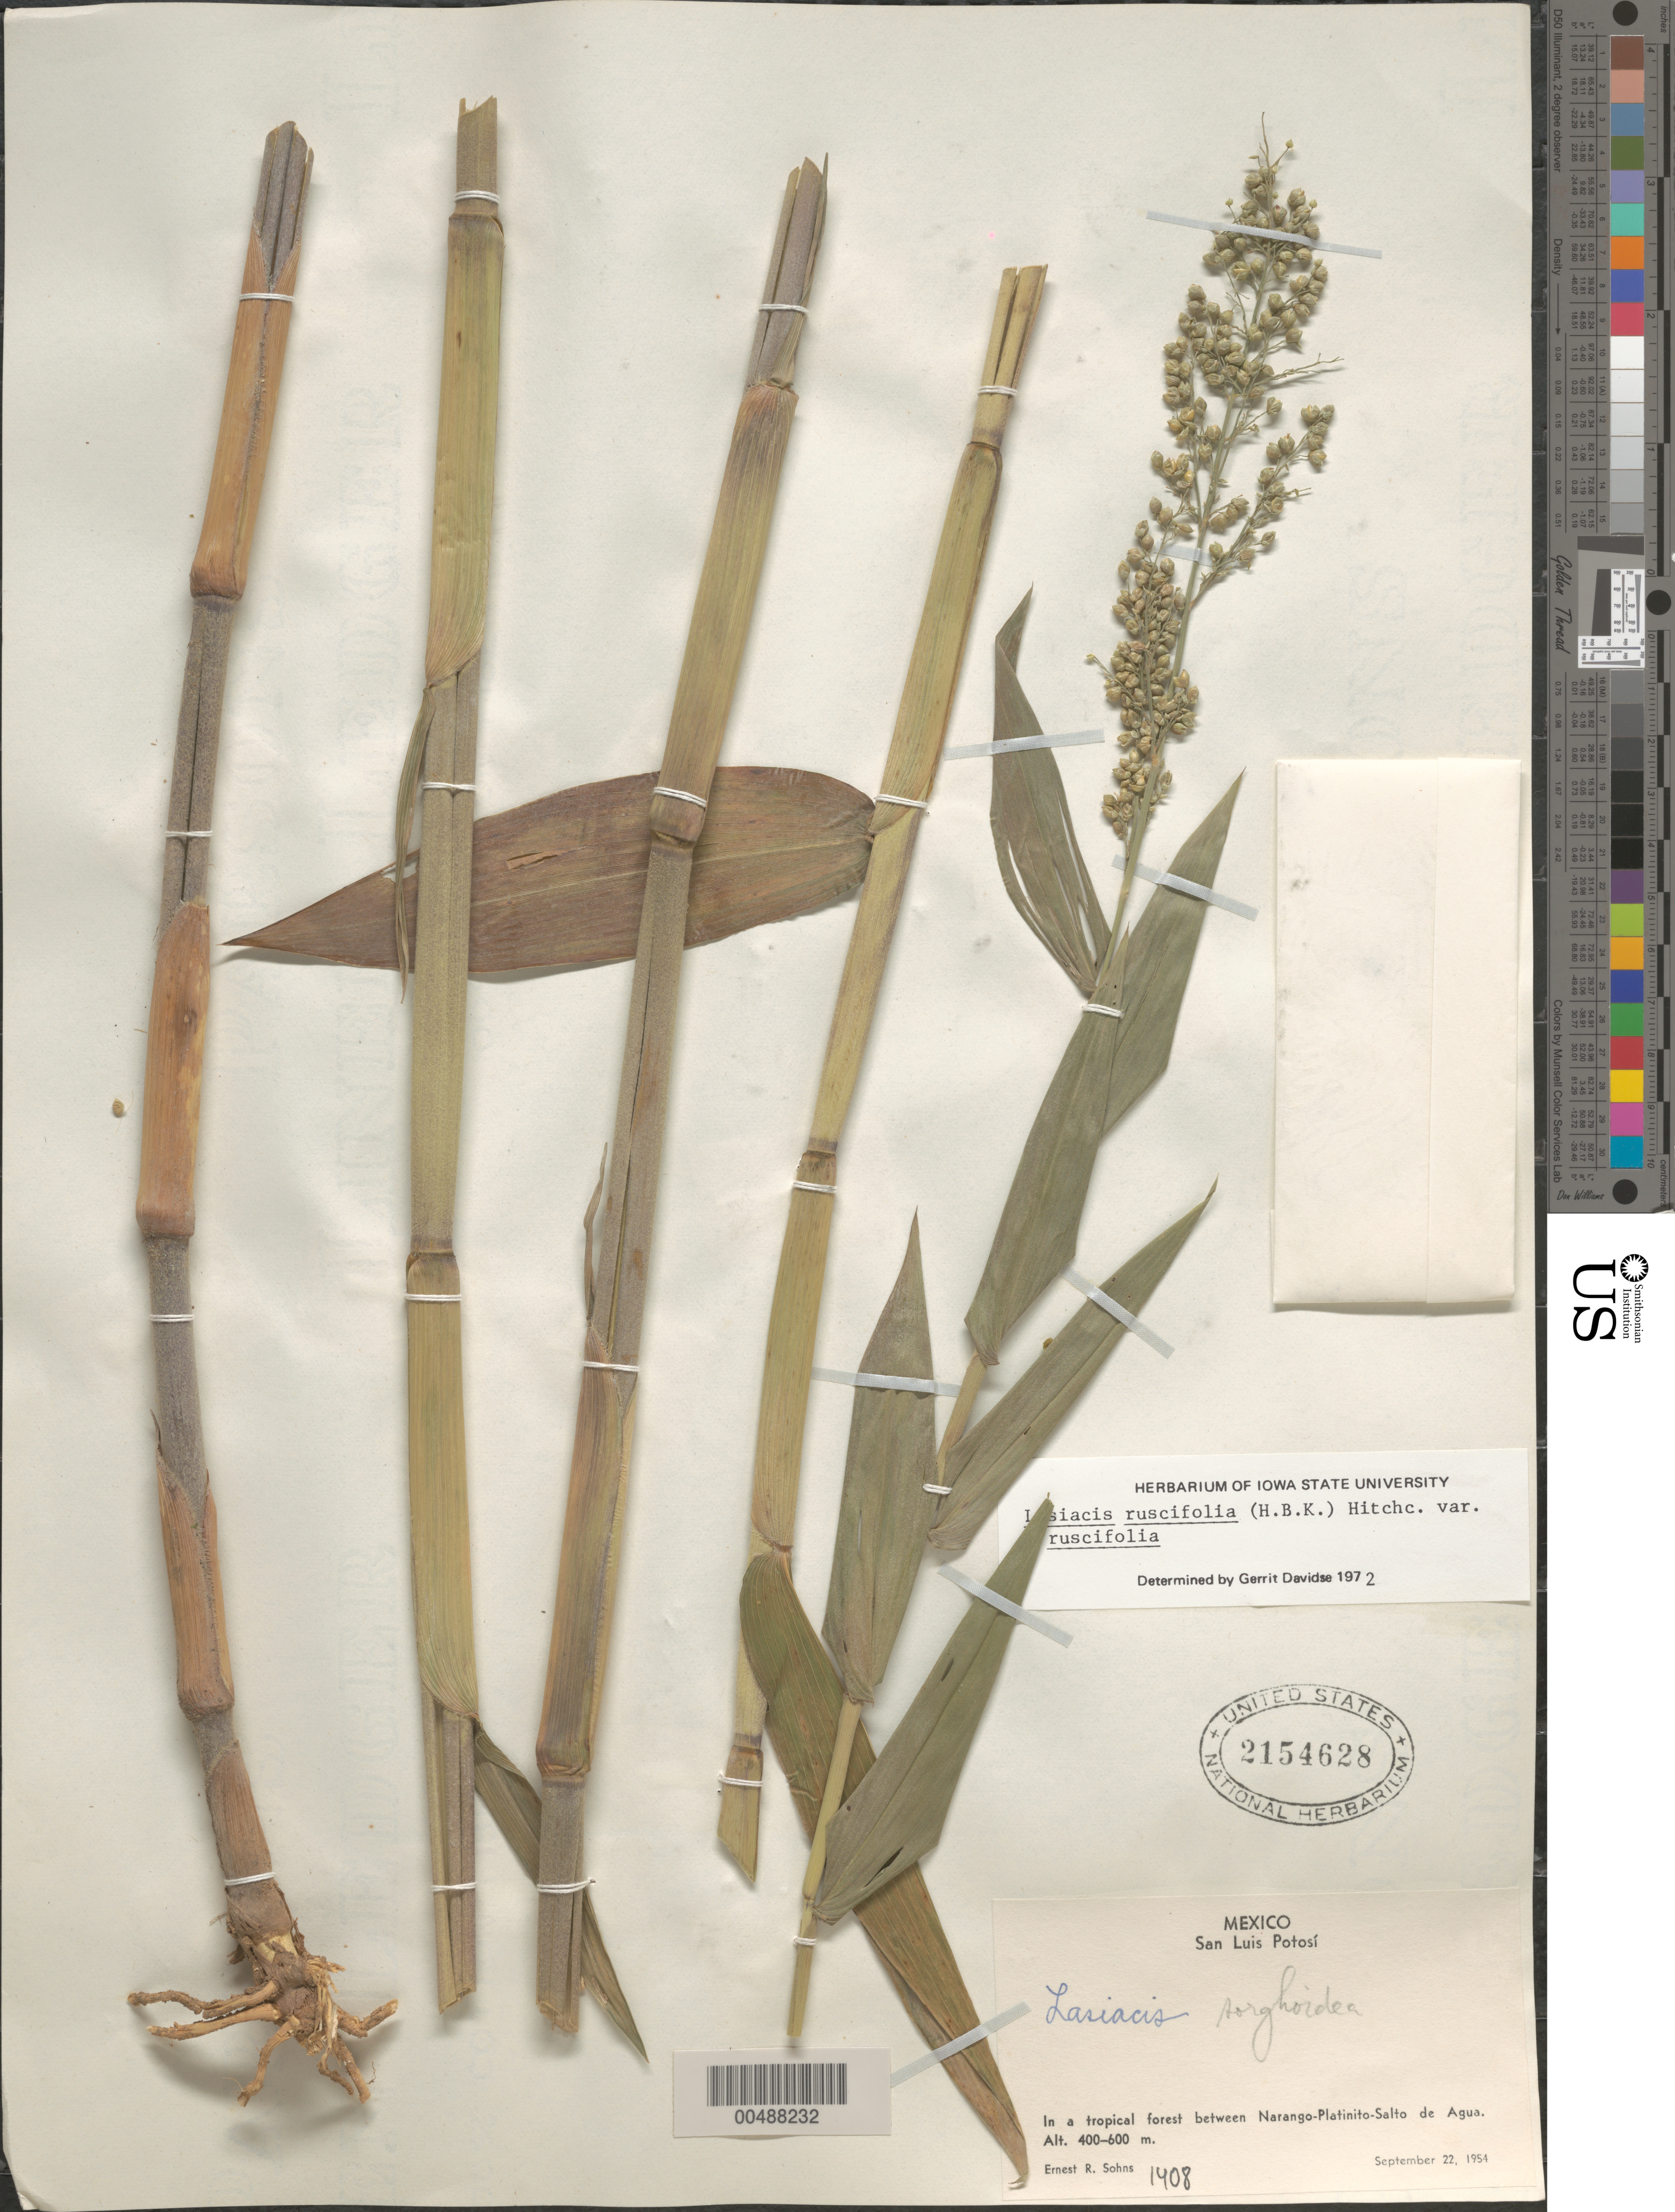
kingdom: Plantae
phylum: Tracheophyta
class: Liliopsida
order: Poales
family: Poaceae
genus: Lasiacis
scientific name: Lasiacis ruscifolia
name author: (Kunth) Hitchc.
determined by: Davidse, Gerrit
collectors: E. R. Sohns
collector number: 1408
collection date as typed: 22 Sep 1954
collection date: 1954-09-22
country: Mexico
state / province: San Luis Potosi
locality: Between Narango-Platinito-Salto de Agua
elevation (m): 400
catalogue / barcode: US 2154628